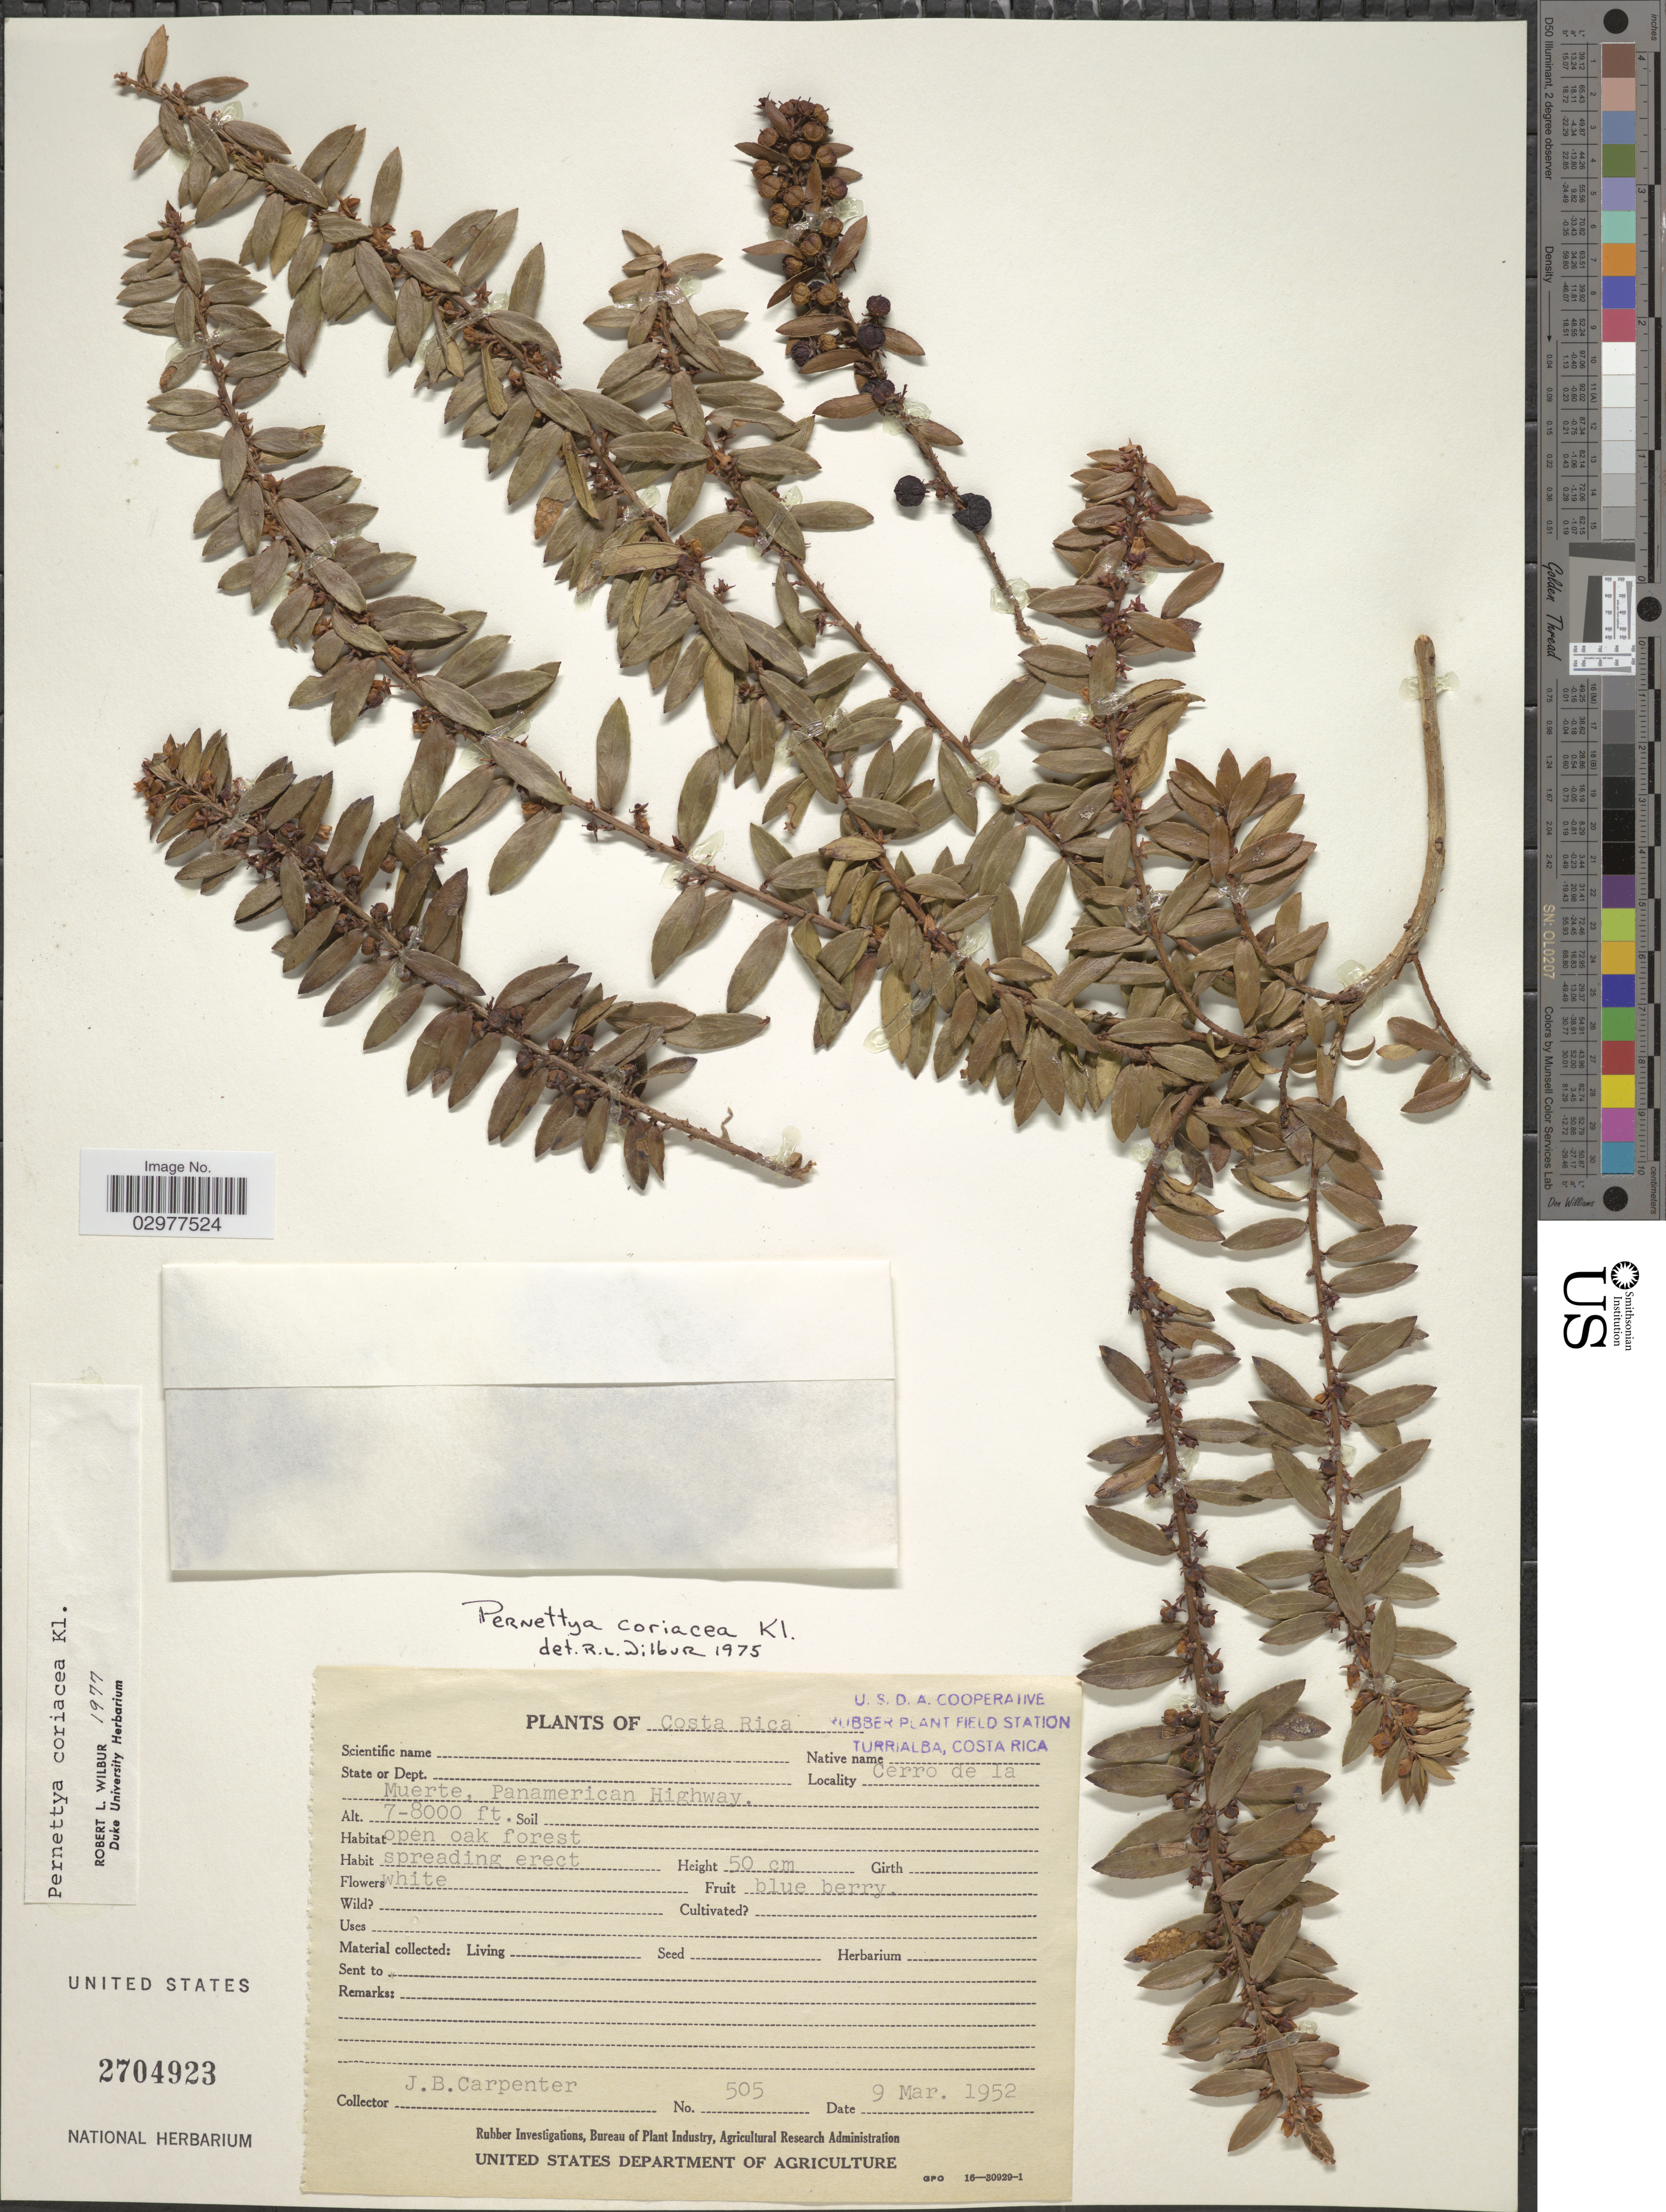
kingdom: Plantae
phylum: Tracheophyta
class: Magnoliopsida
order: Ericales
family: Ericaceae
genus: Pernettya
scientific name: Pernettya prostrata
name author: (Cav.) DC.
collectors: J. Carpenter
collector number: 505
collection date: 1952-03-09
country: Costa Rica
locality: Cerro de la Muerte, Panamerican Highway.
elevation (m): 2134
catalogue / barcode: US 2704923